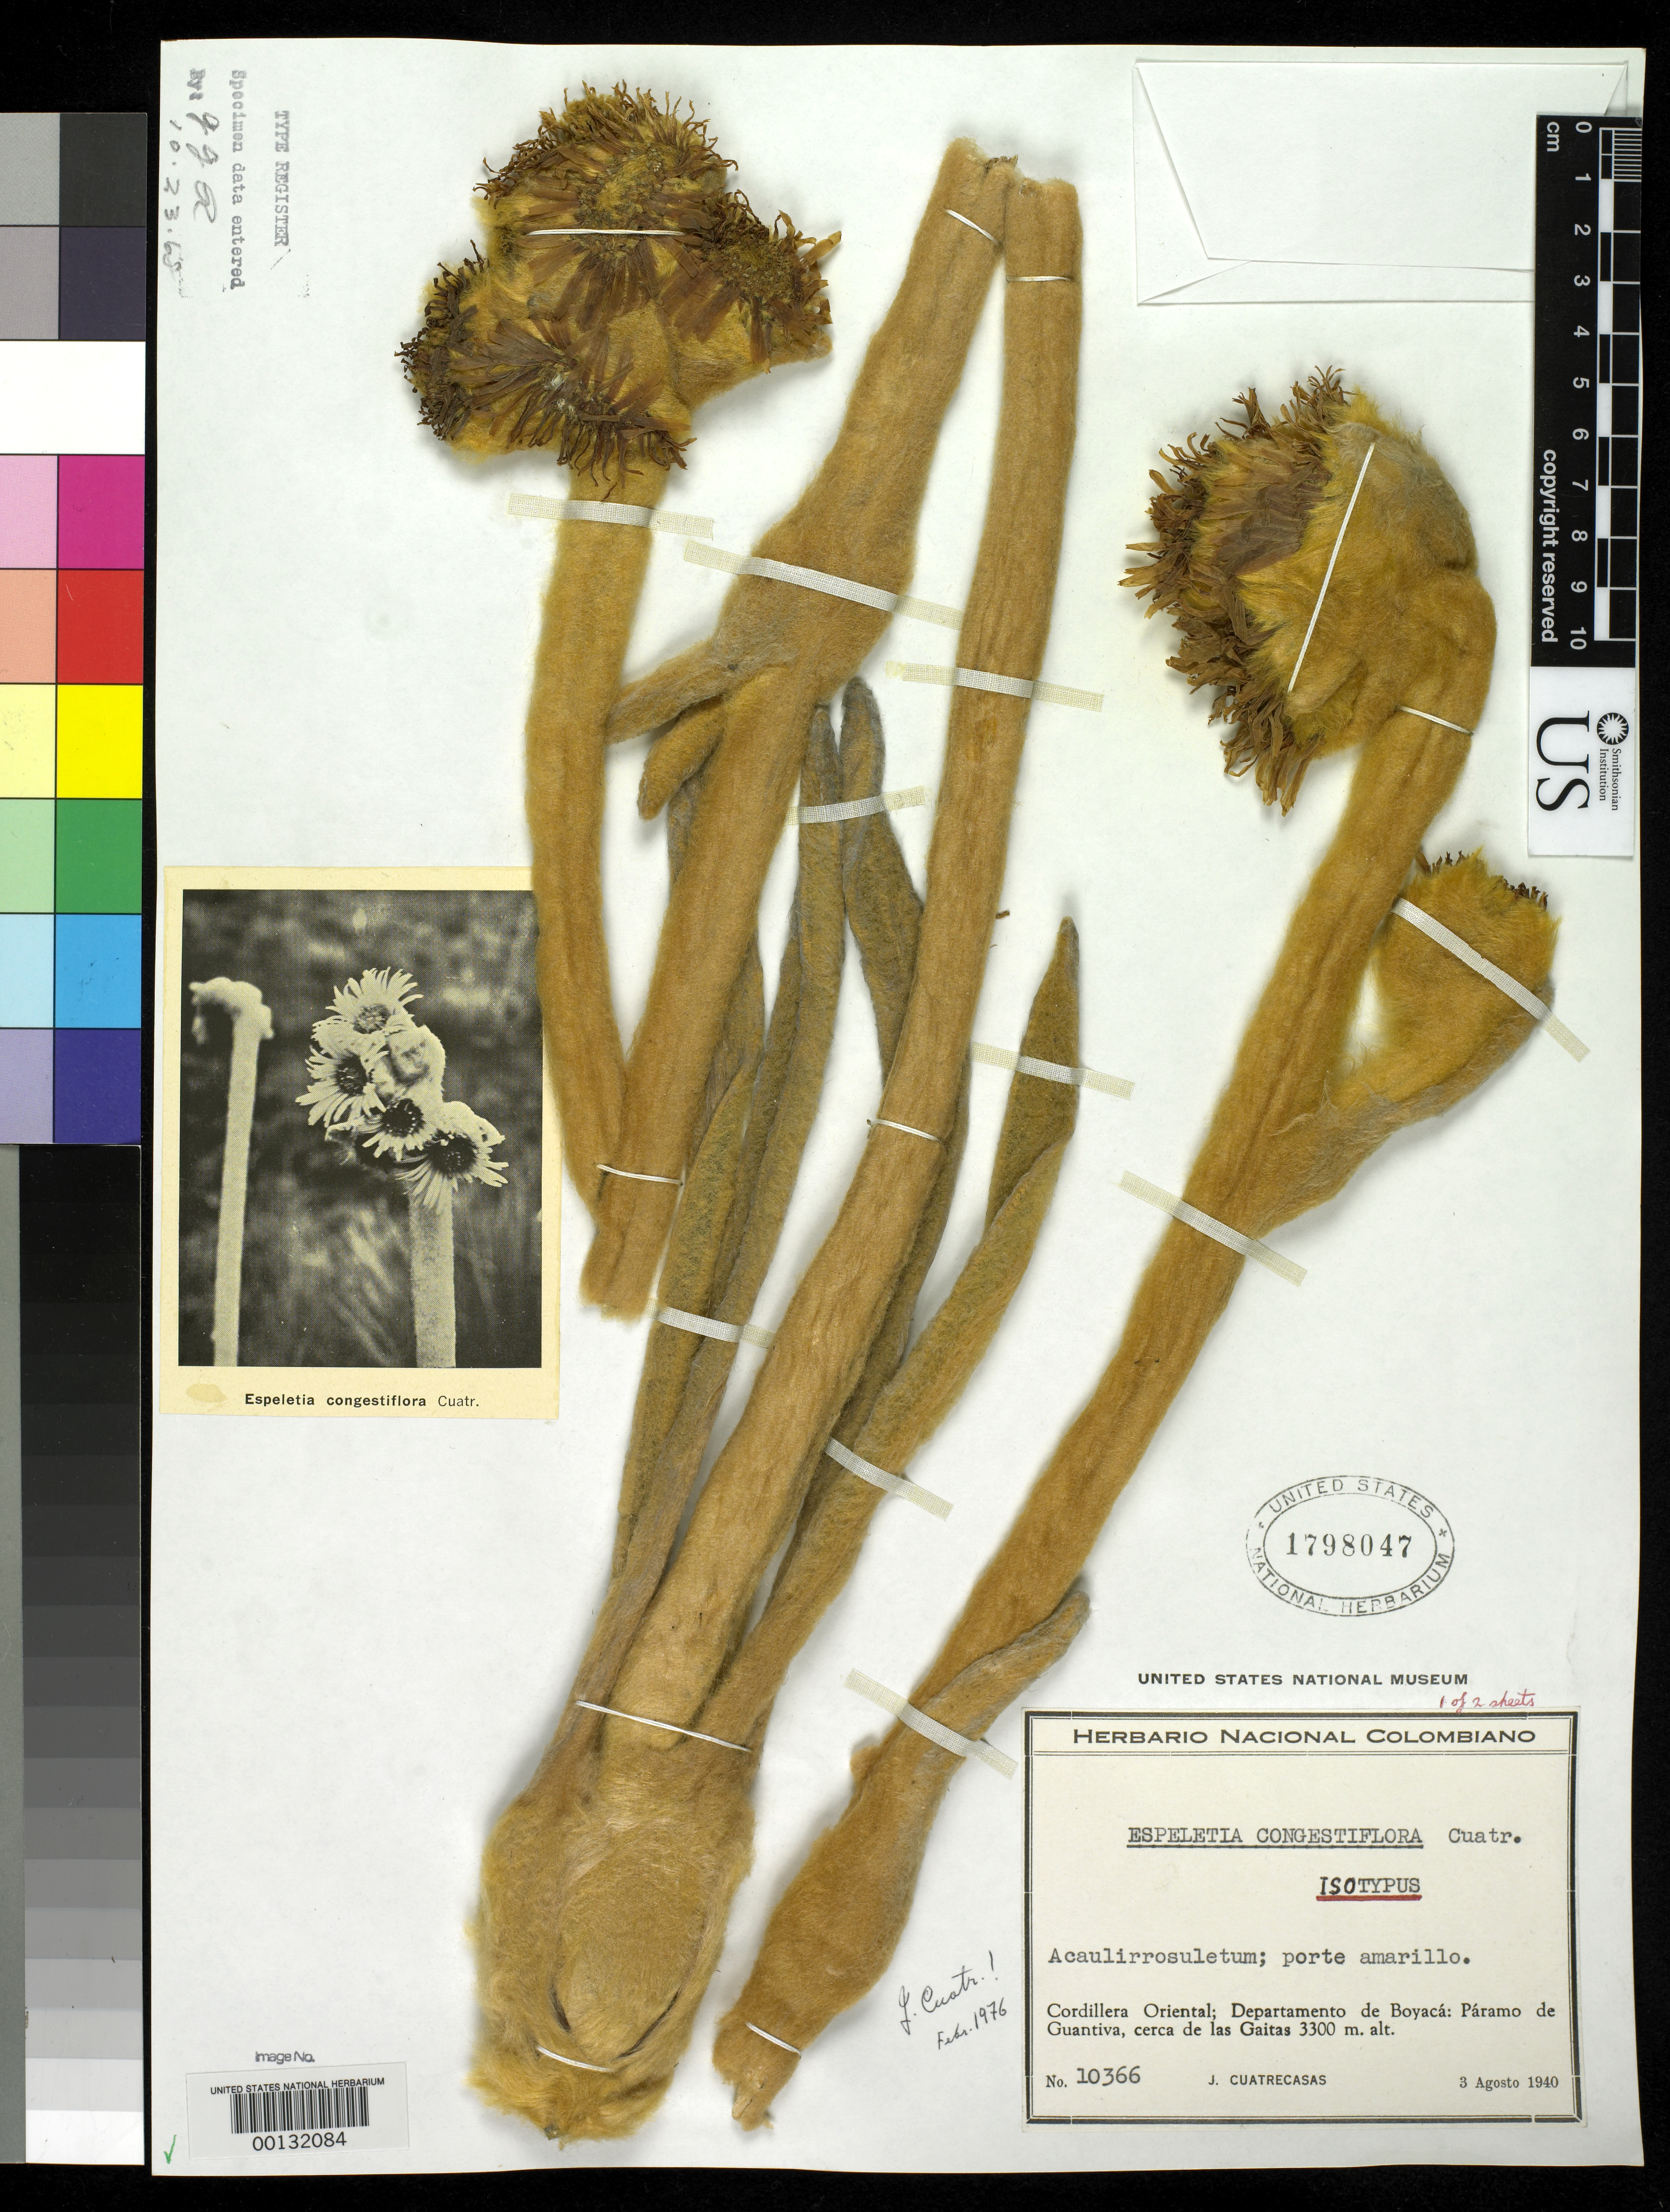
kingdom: Plantae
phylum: Tracheophyta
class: Magnoliopsida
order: Asterales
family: Asteraceae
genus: Espeletia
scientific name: Espeletia congestiflora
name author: Cuatrec.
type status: Isotype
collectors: J. Cuatrecasas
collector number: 10366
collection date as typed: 03 Aug 1940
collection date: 1940-08-03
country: Colombia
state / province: Boyacá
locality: Cordillera Oriental, Páramo de Guantiva, near Las Gaitos.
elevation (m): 3300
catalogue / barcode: US 1798047